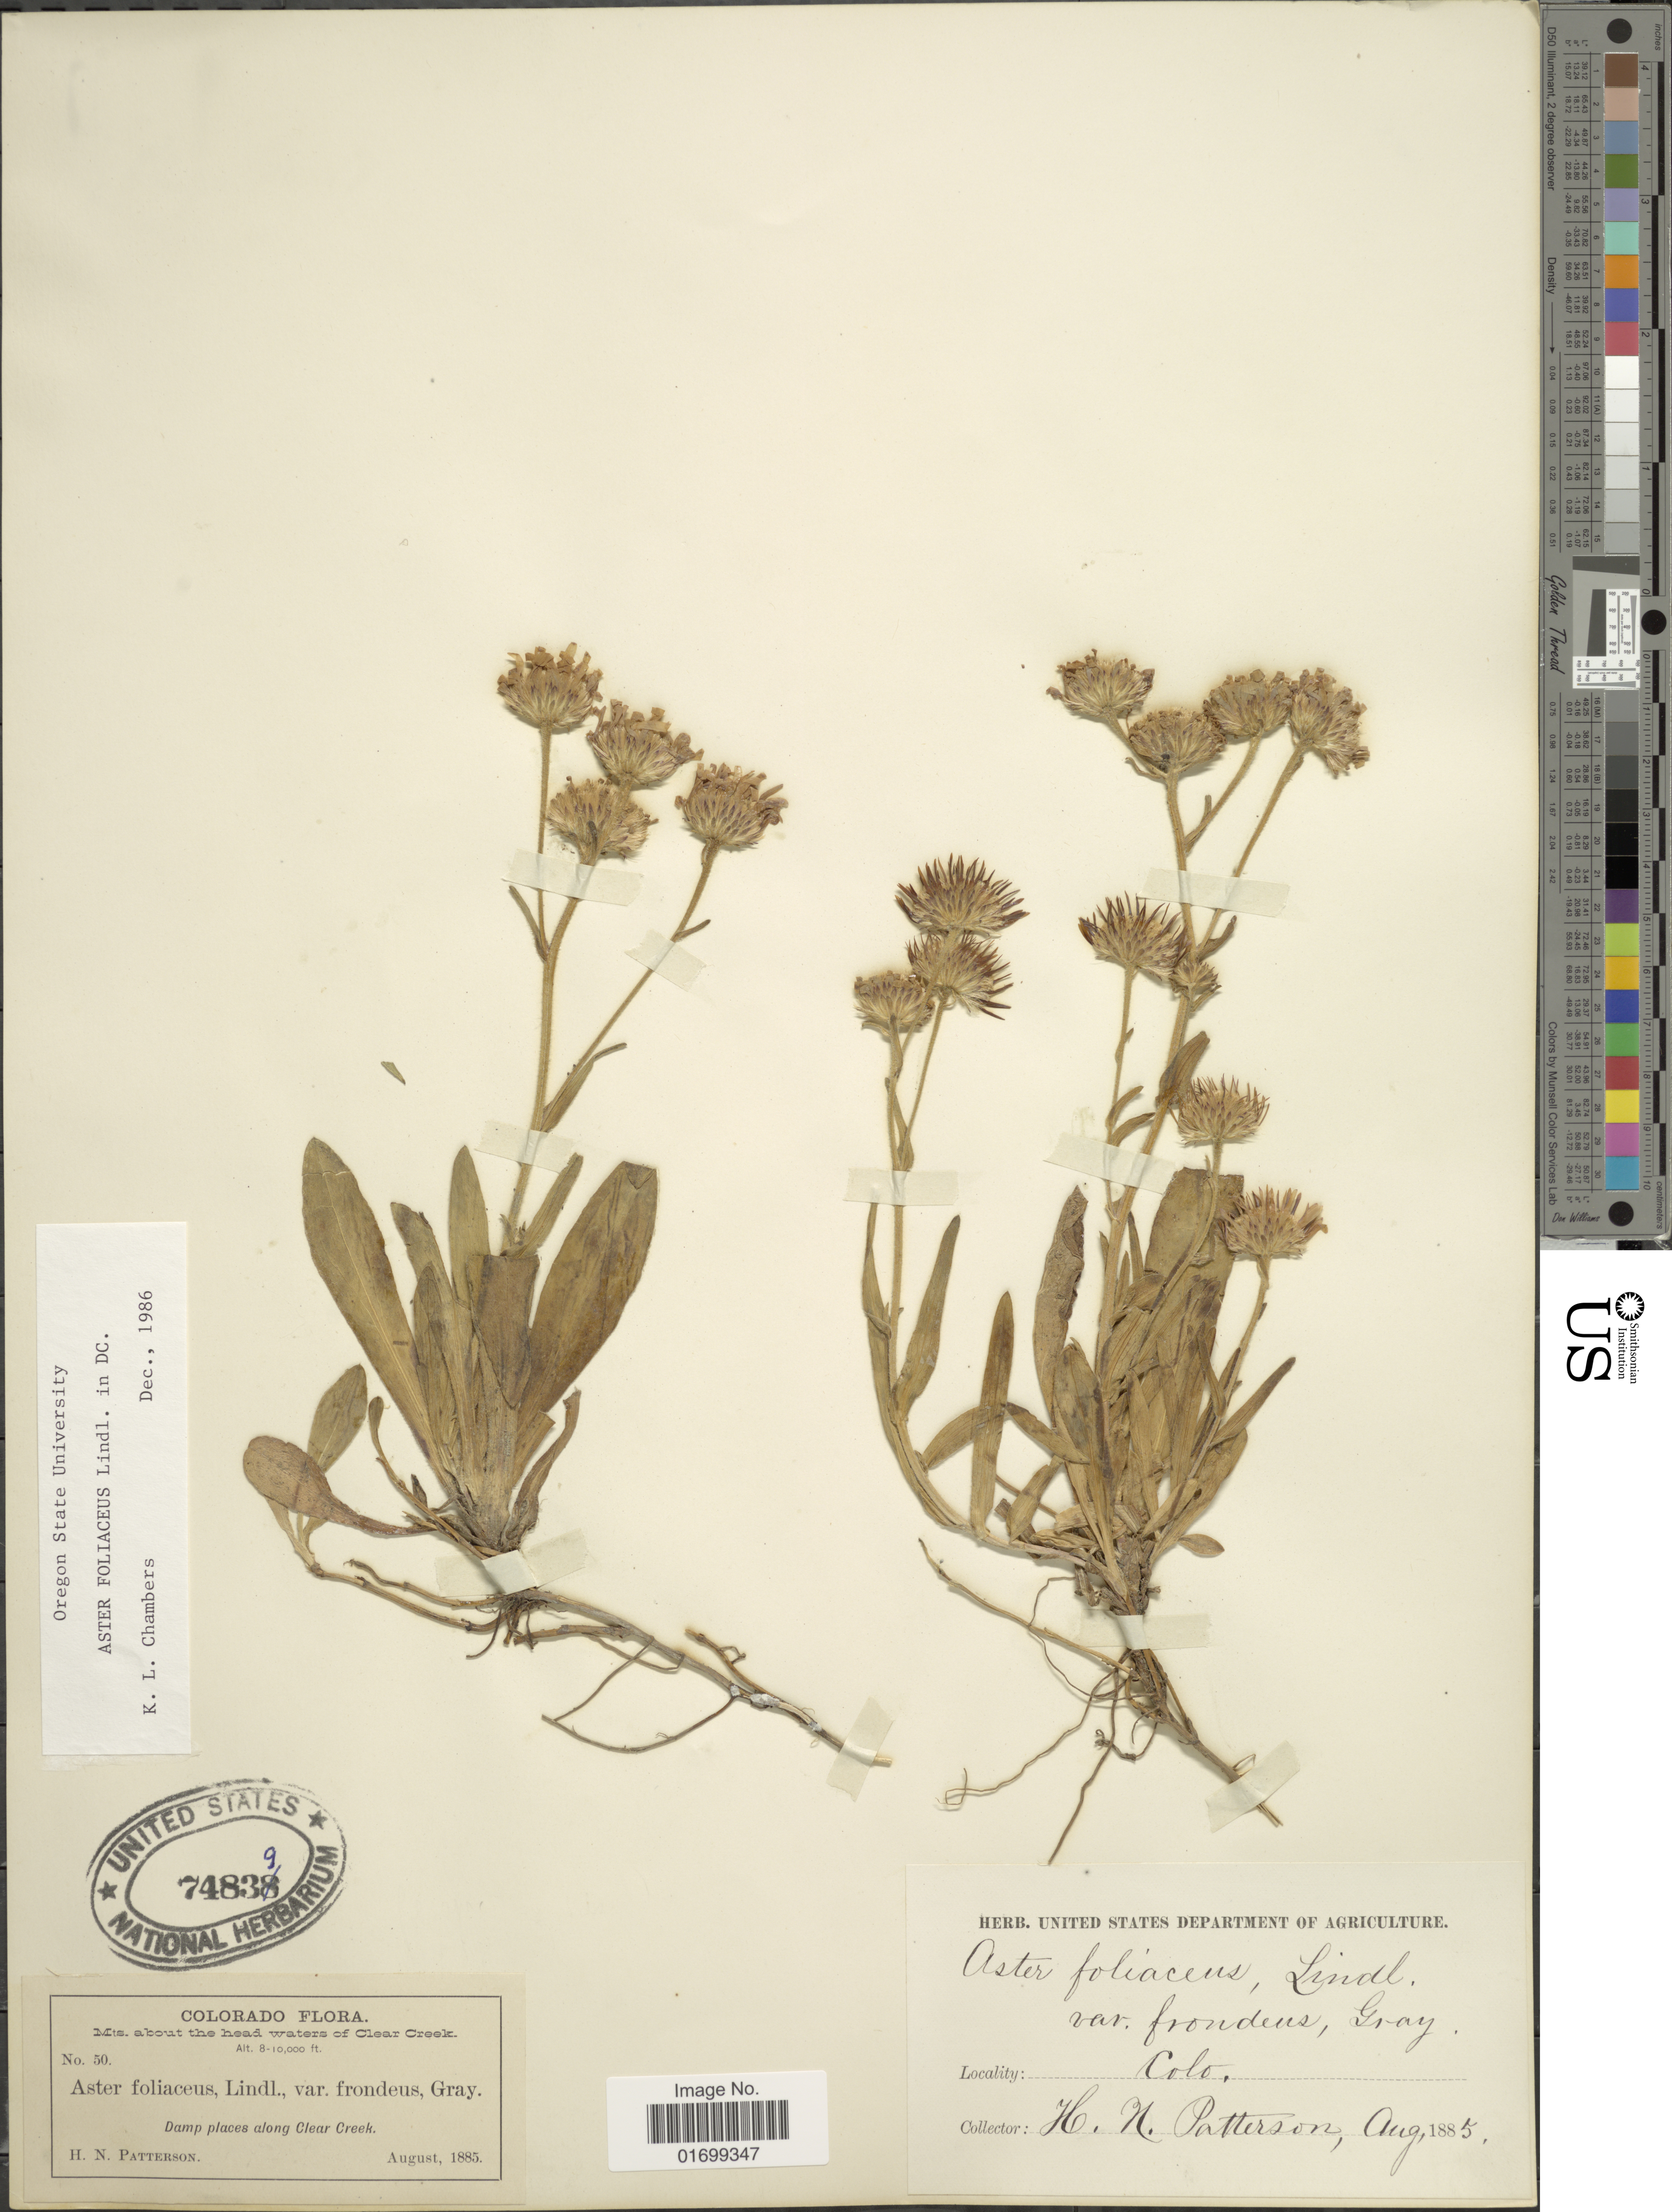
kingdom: Plantae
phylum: Tracheophyta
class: Magnoliopsida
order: Asterales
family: Asteraceae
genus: Symphyotrichum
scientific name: Symphyotrichum foliaceum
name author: (Lindl. ex DC.) G.L. Nesom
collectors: H. N. Patterson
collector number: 50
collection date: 1885-08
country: United States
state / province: Colorado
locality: Mtd. about the head waters of Clear Creek, damp places along Clear Creek.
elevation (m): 2438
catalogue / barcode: US 74839